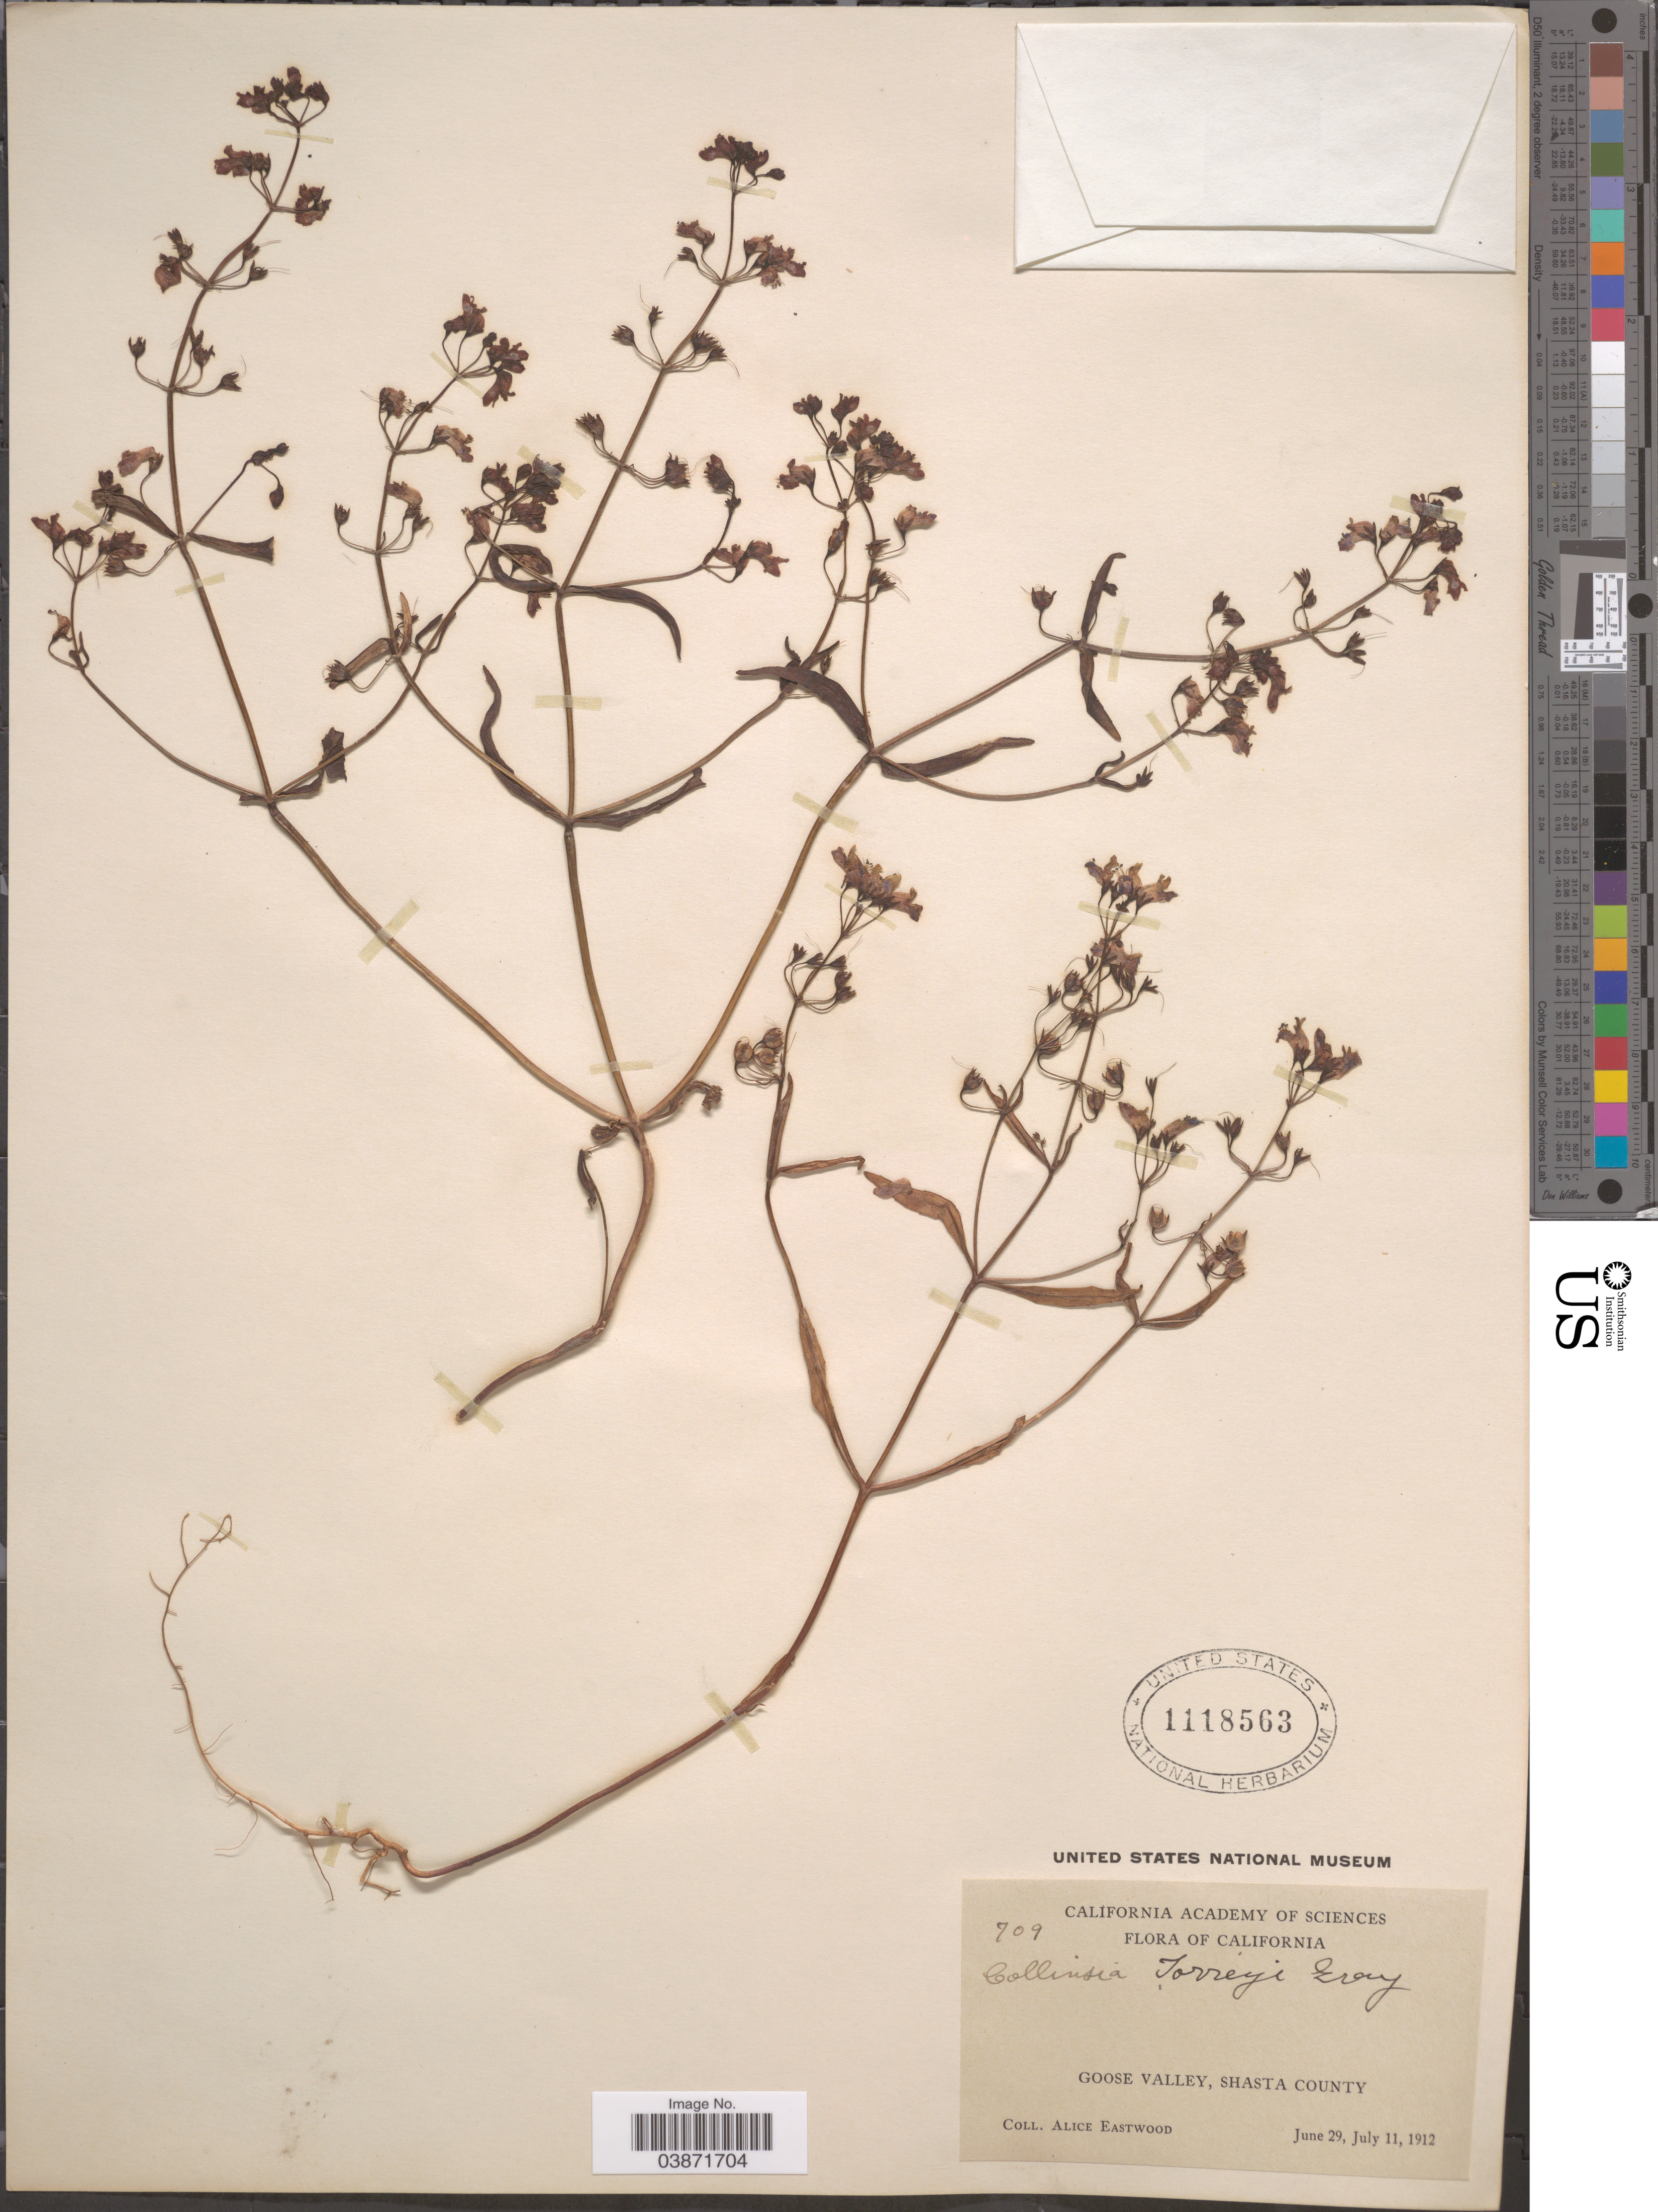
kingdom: Plantae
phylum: Tracheophyta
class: Magnoliopsida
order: Lamiales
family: Plantaginaceae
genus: Collinsia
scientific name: Collinsia torreyi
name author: A. Gray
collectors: A. Eastwood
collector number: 709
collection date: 1912-06-29/1912-07-11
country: United States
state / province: California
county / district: Shasta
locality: Goose Valley, Shasta County.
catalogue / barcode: US 1118563